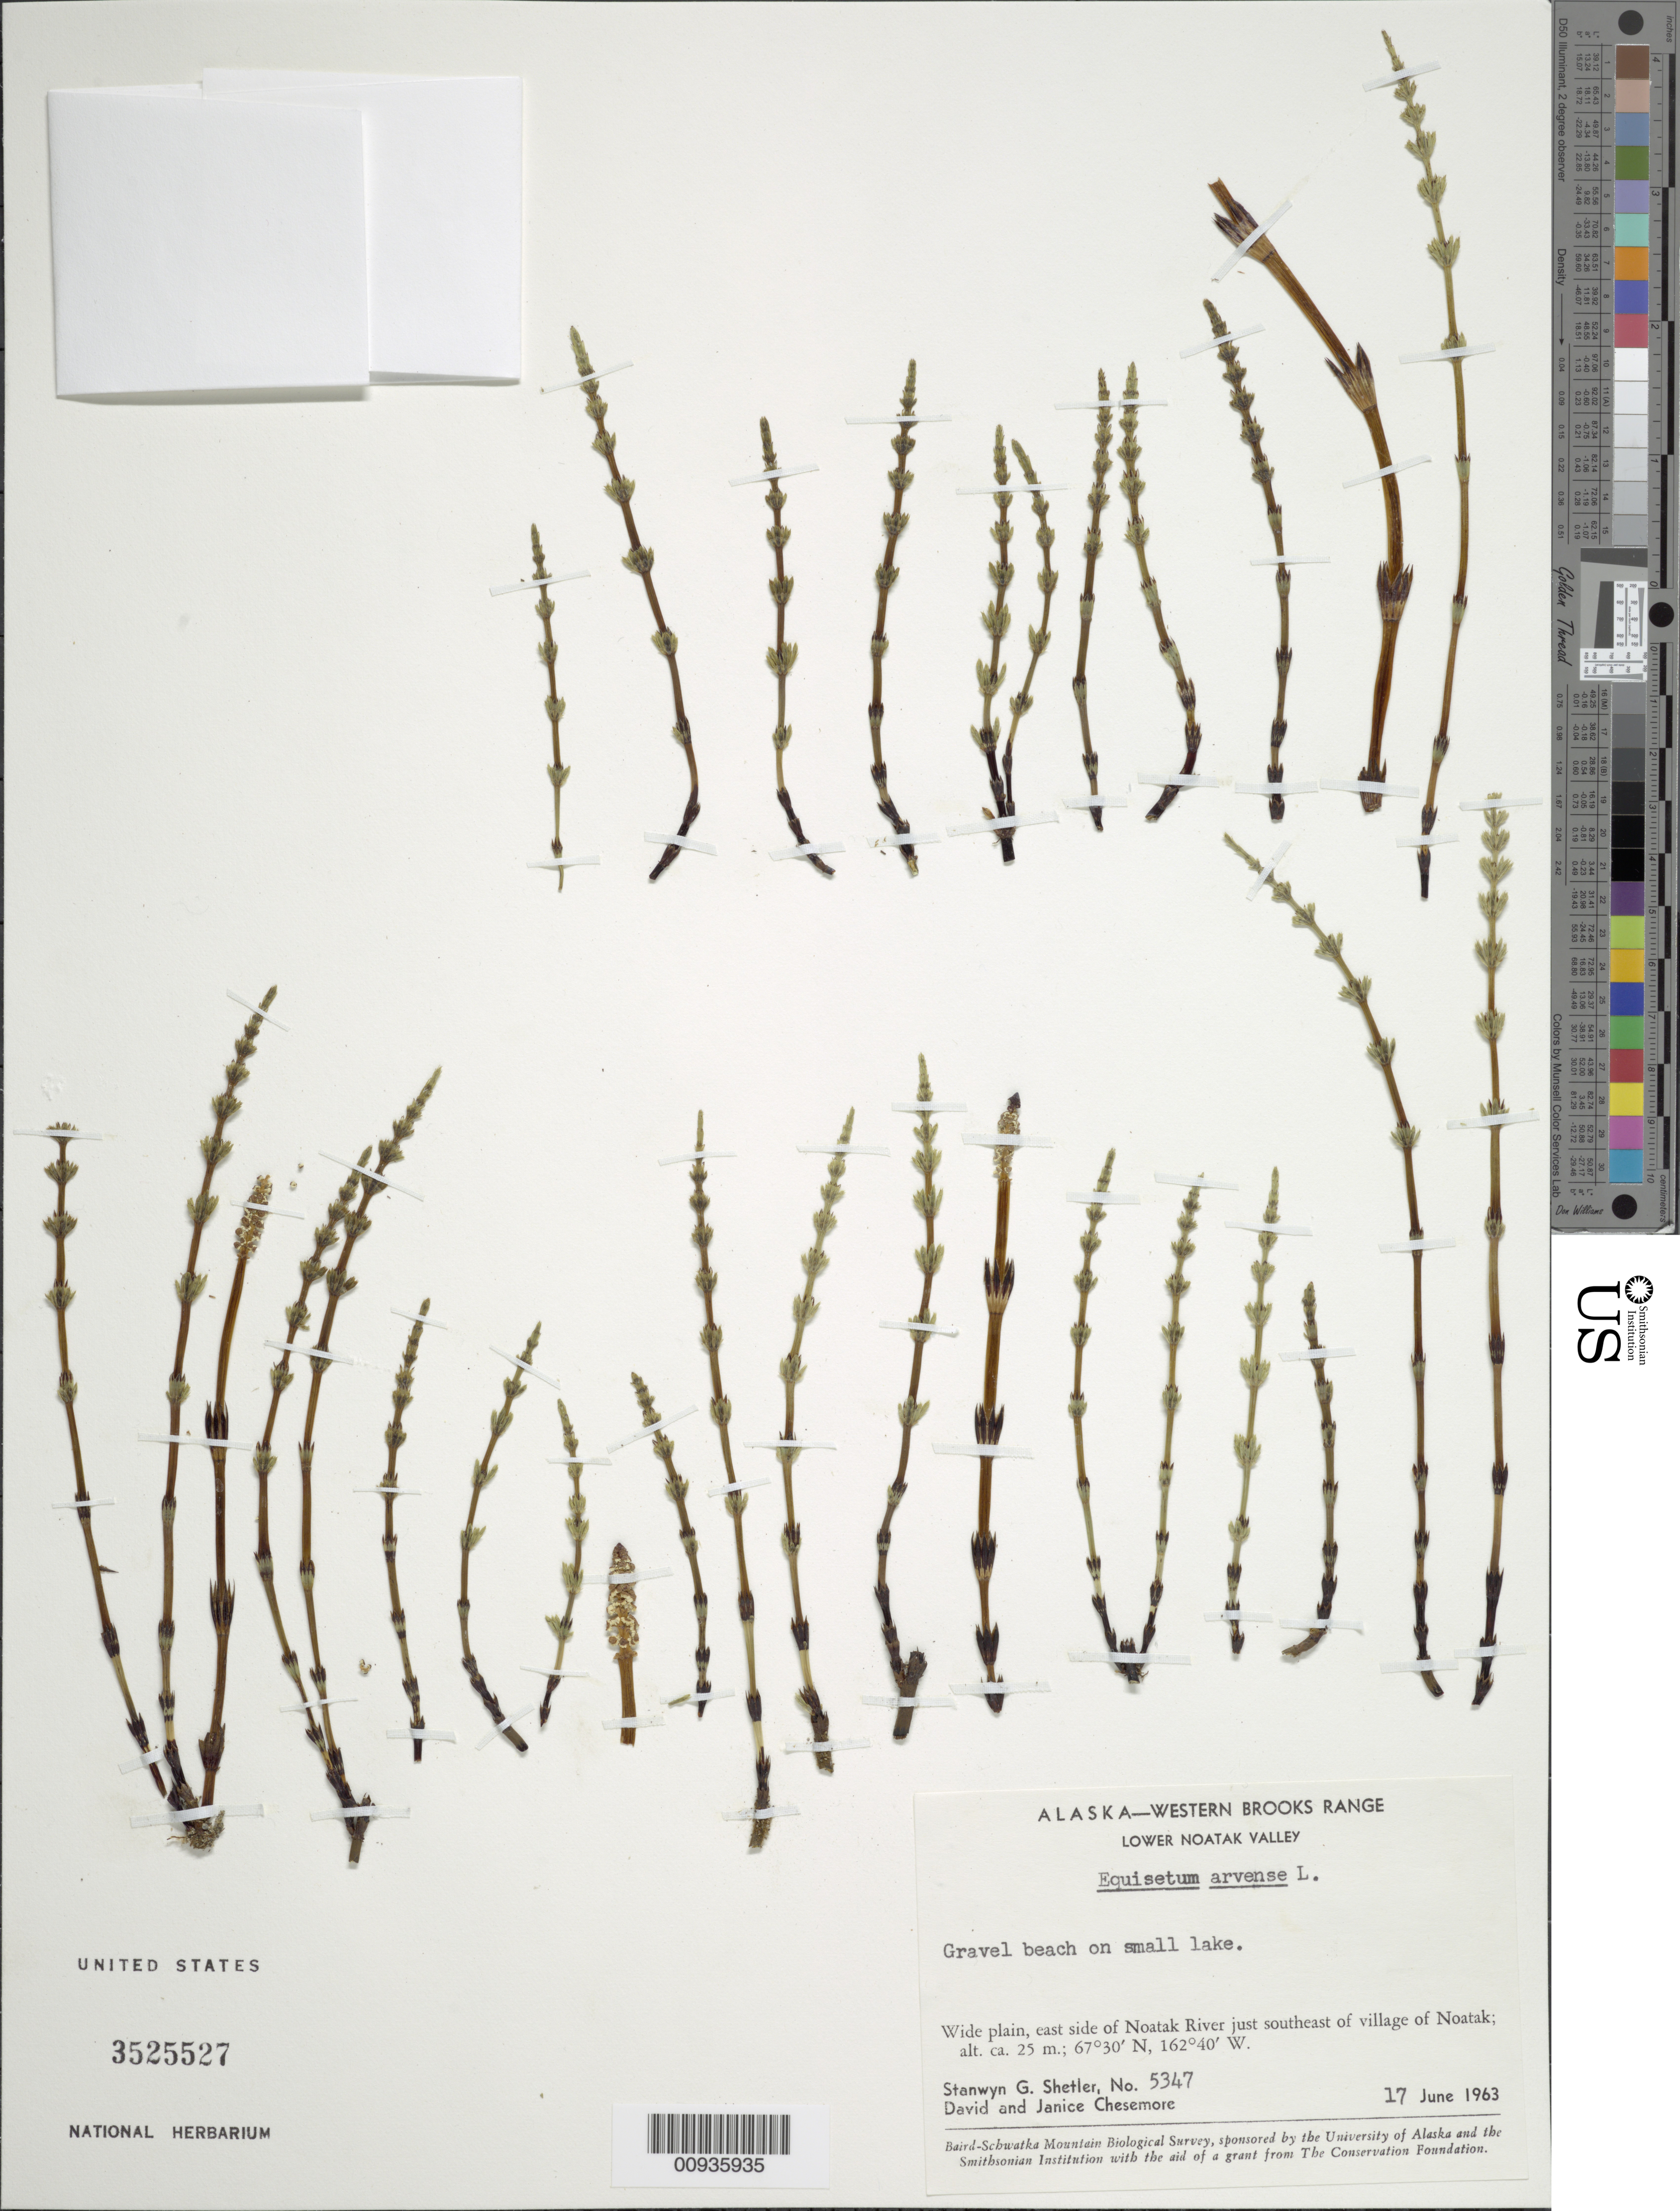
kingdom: Plantae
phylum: Tracheophyta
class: Polypodiopsida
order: Equisetales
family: Equisetaceae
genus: Equisetum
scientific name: Equisetum arvense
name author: L.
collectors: S. Shetler, D. Chesemore & J. Chesemore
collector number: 5347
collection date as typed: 17 Jun 1963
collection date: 1963-06-17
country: United States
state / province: Alaska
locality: East side of Noatak River just southeast of village of Noatak. Western Brooks Range, Lower Noatak Valley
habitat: Gravel beach on small lake. Wide plain.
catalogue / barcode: US 3525527